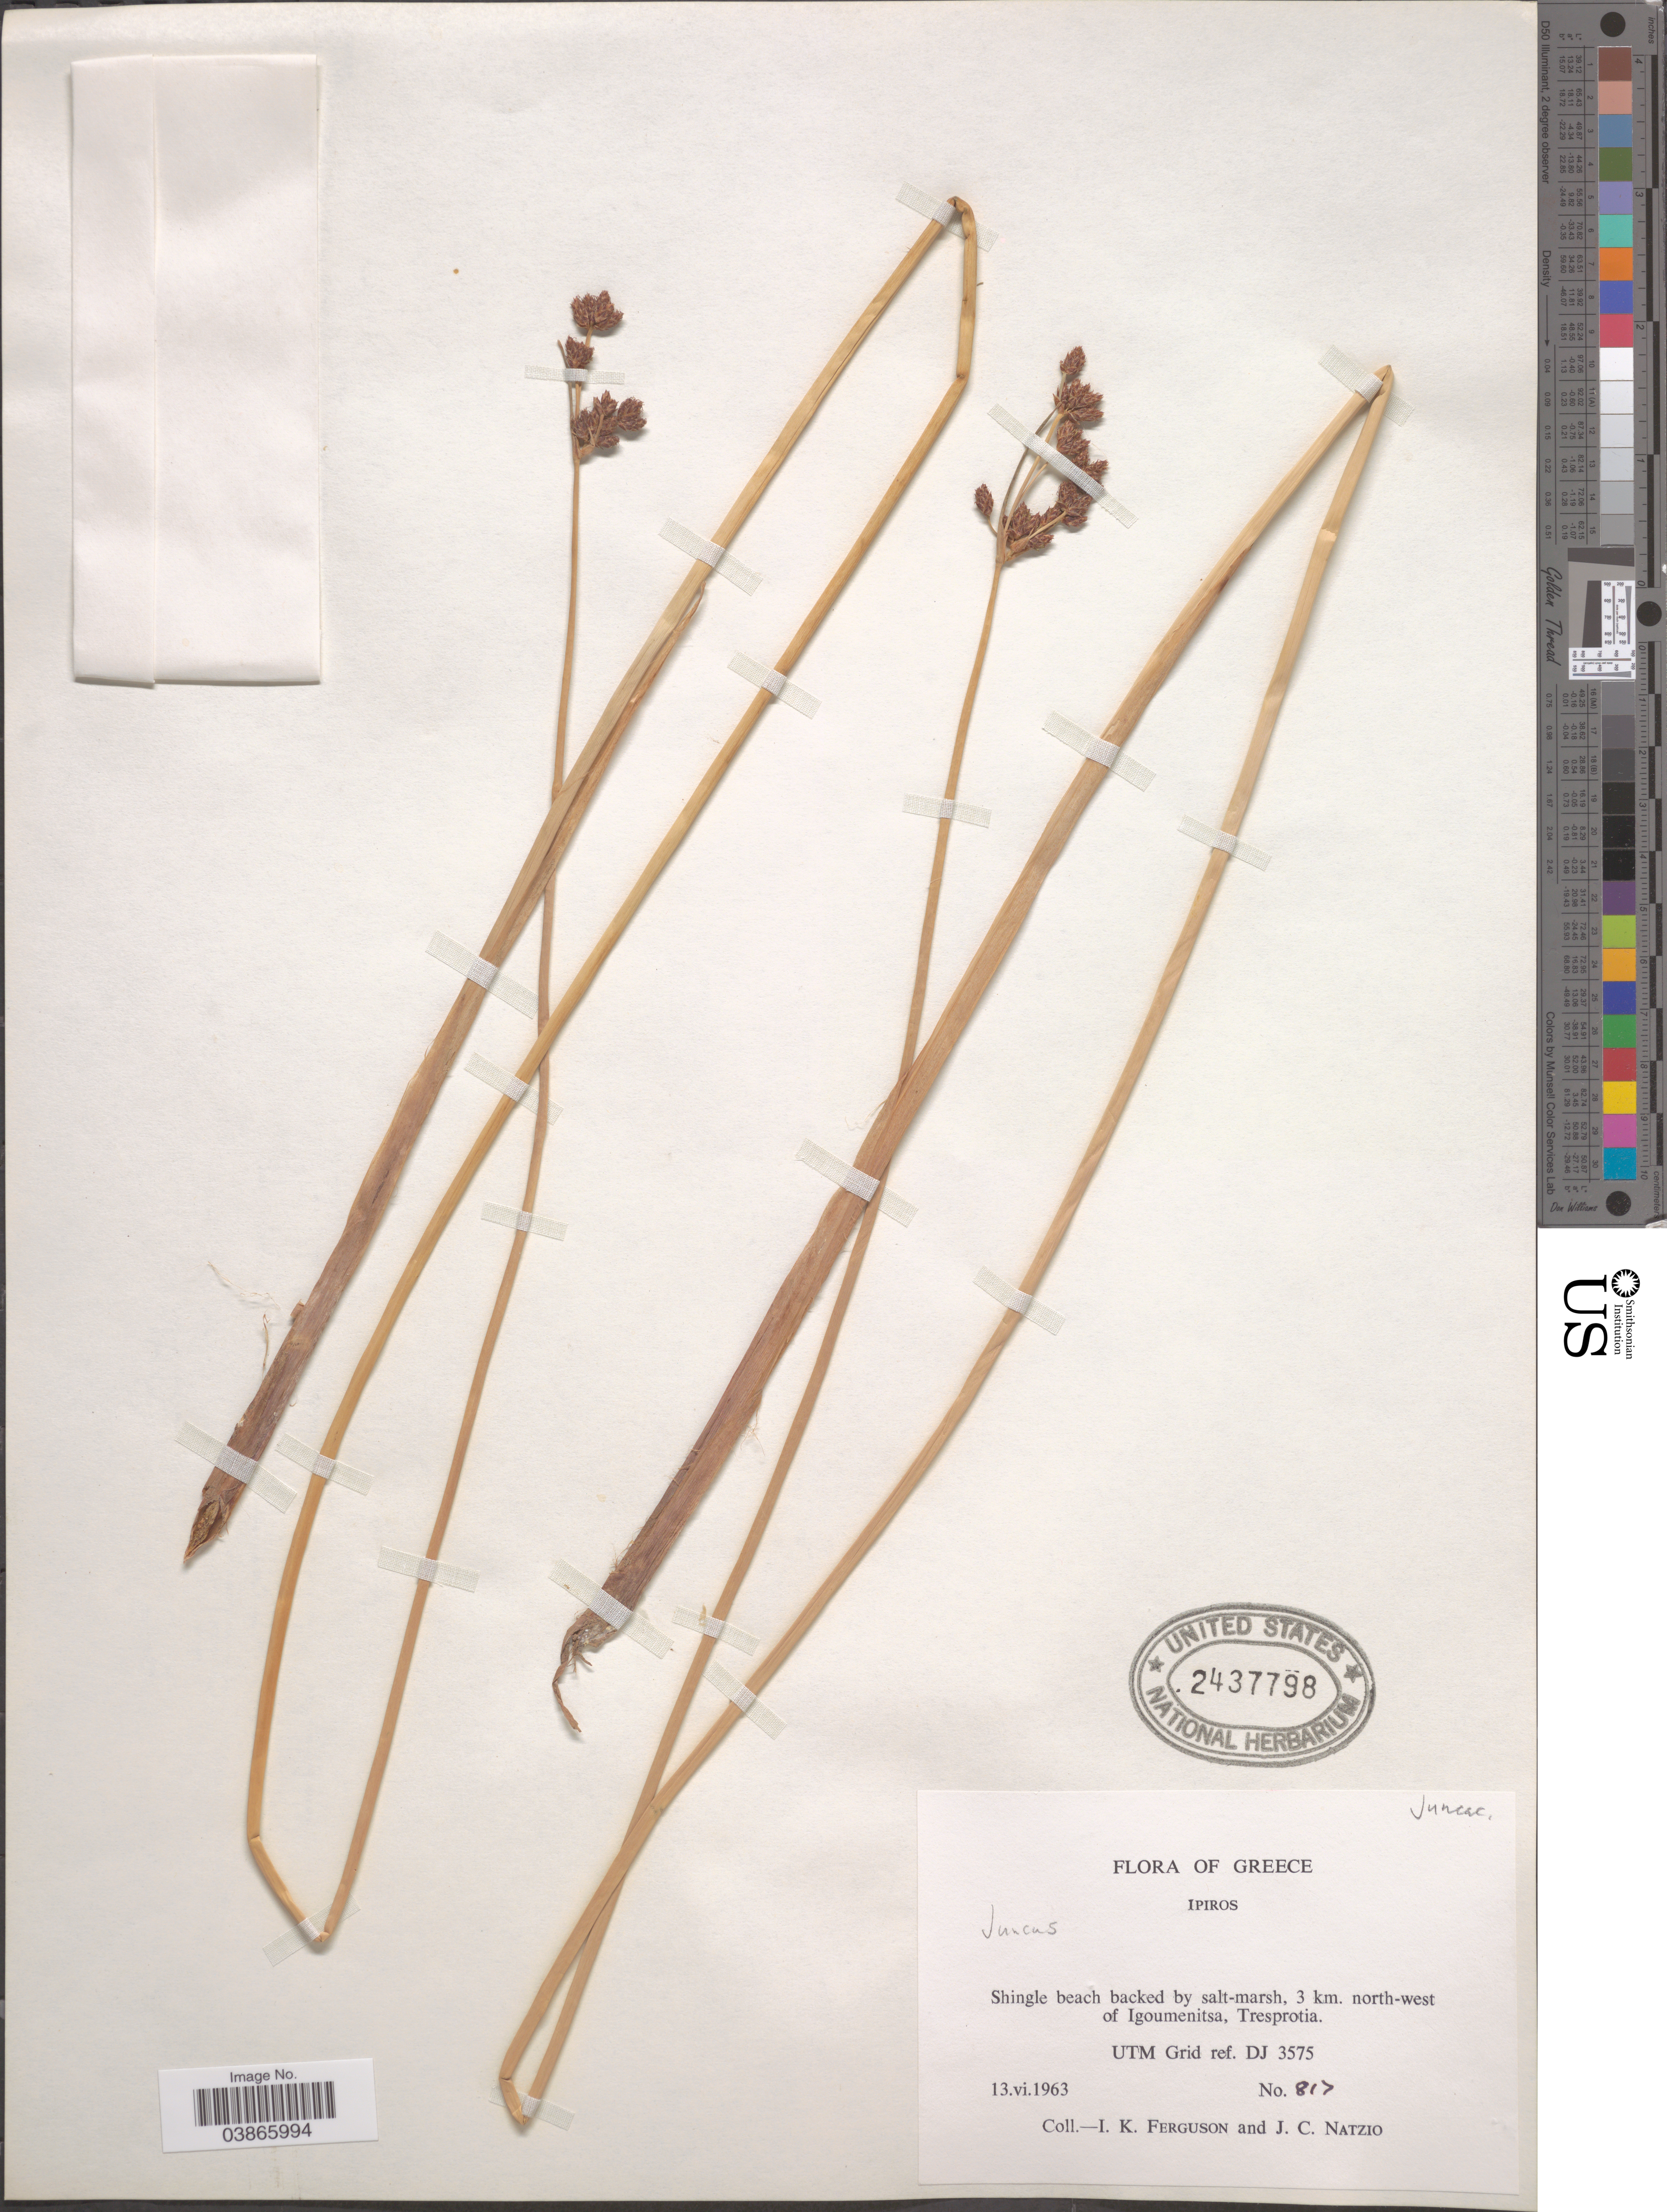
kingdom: Plantae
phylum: Tracheophyta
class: Liliopsida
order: Poales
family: Juncaceae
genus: Juncus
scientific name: Juncus sp.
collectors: I. K. Ferguson & J. Natzio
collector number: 817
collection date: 1963-06-13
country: Greece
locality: Ipiros. 3 km. north-west of Igoumenitsa, Tresprotia. UTM Grid ref. DJ 3575.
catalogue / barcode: US 2437798